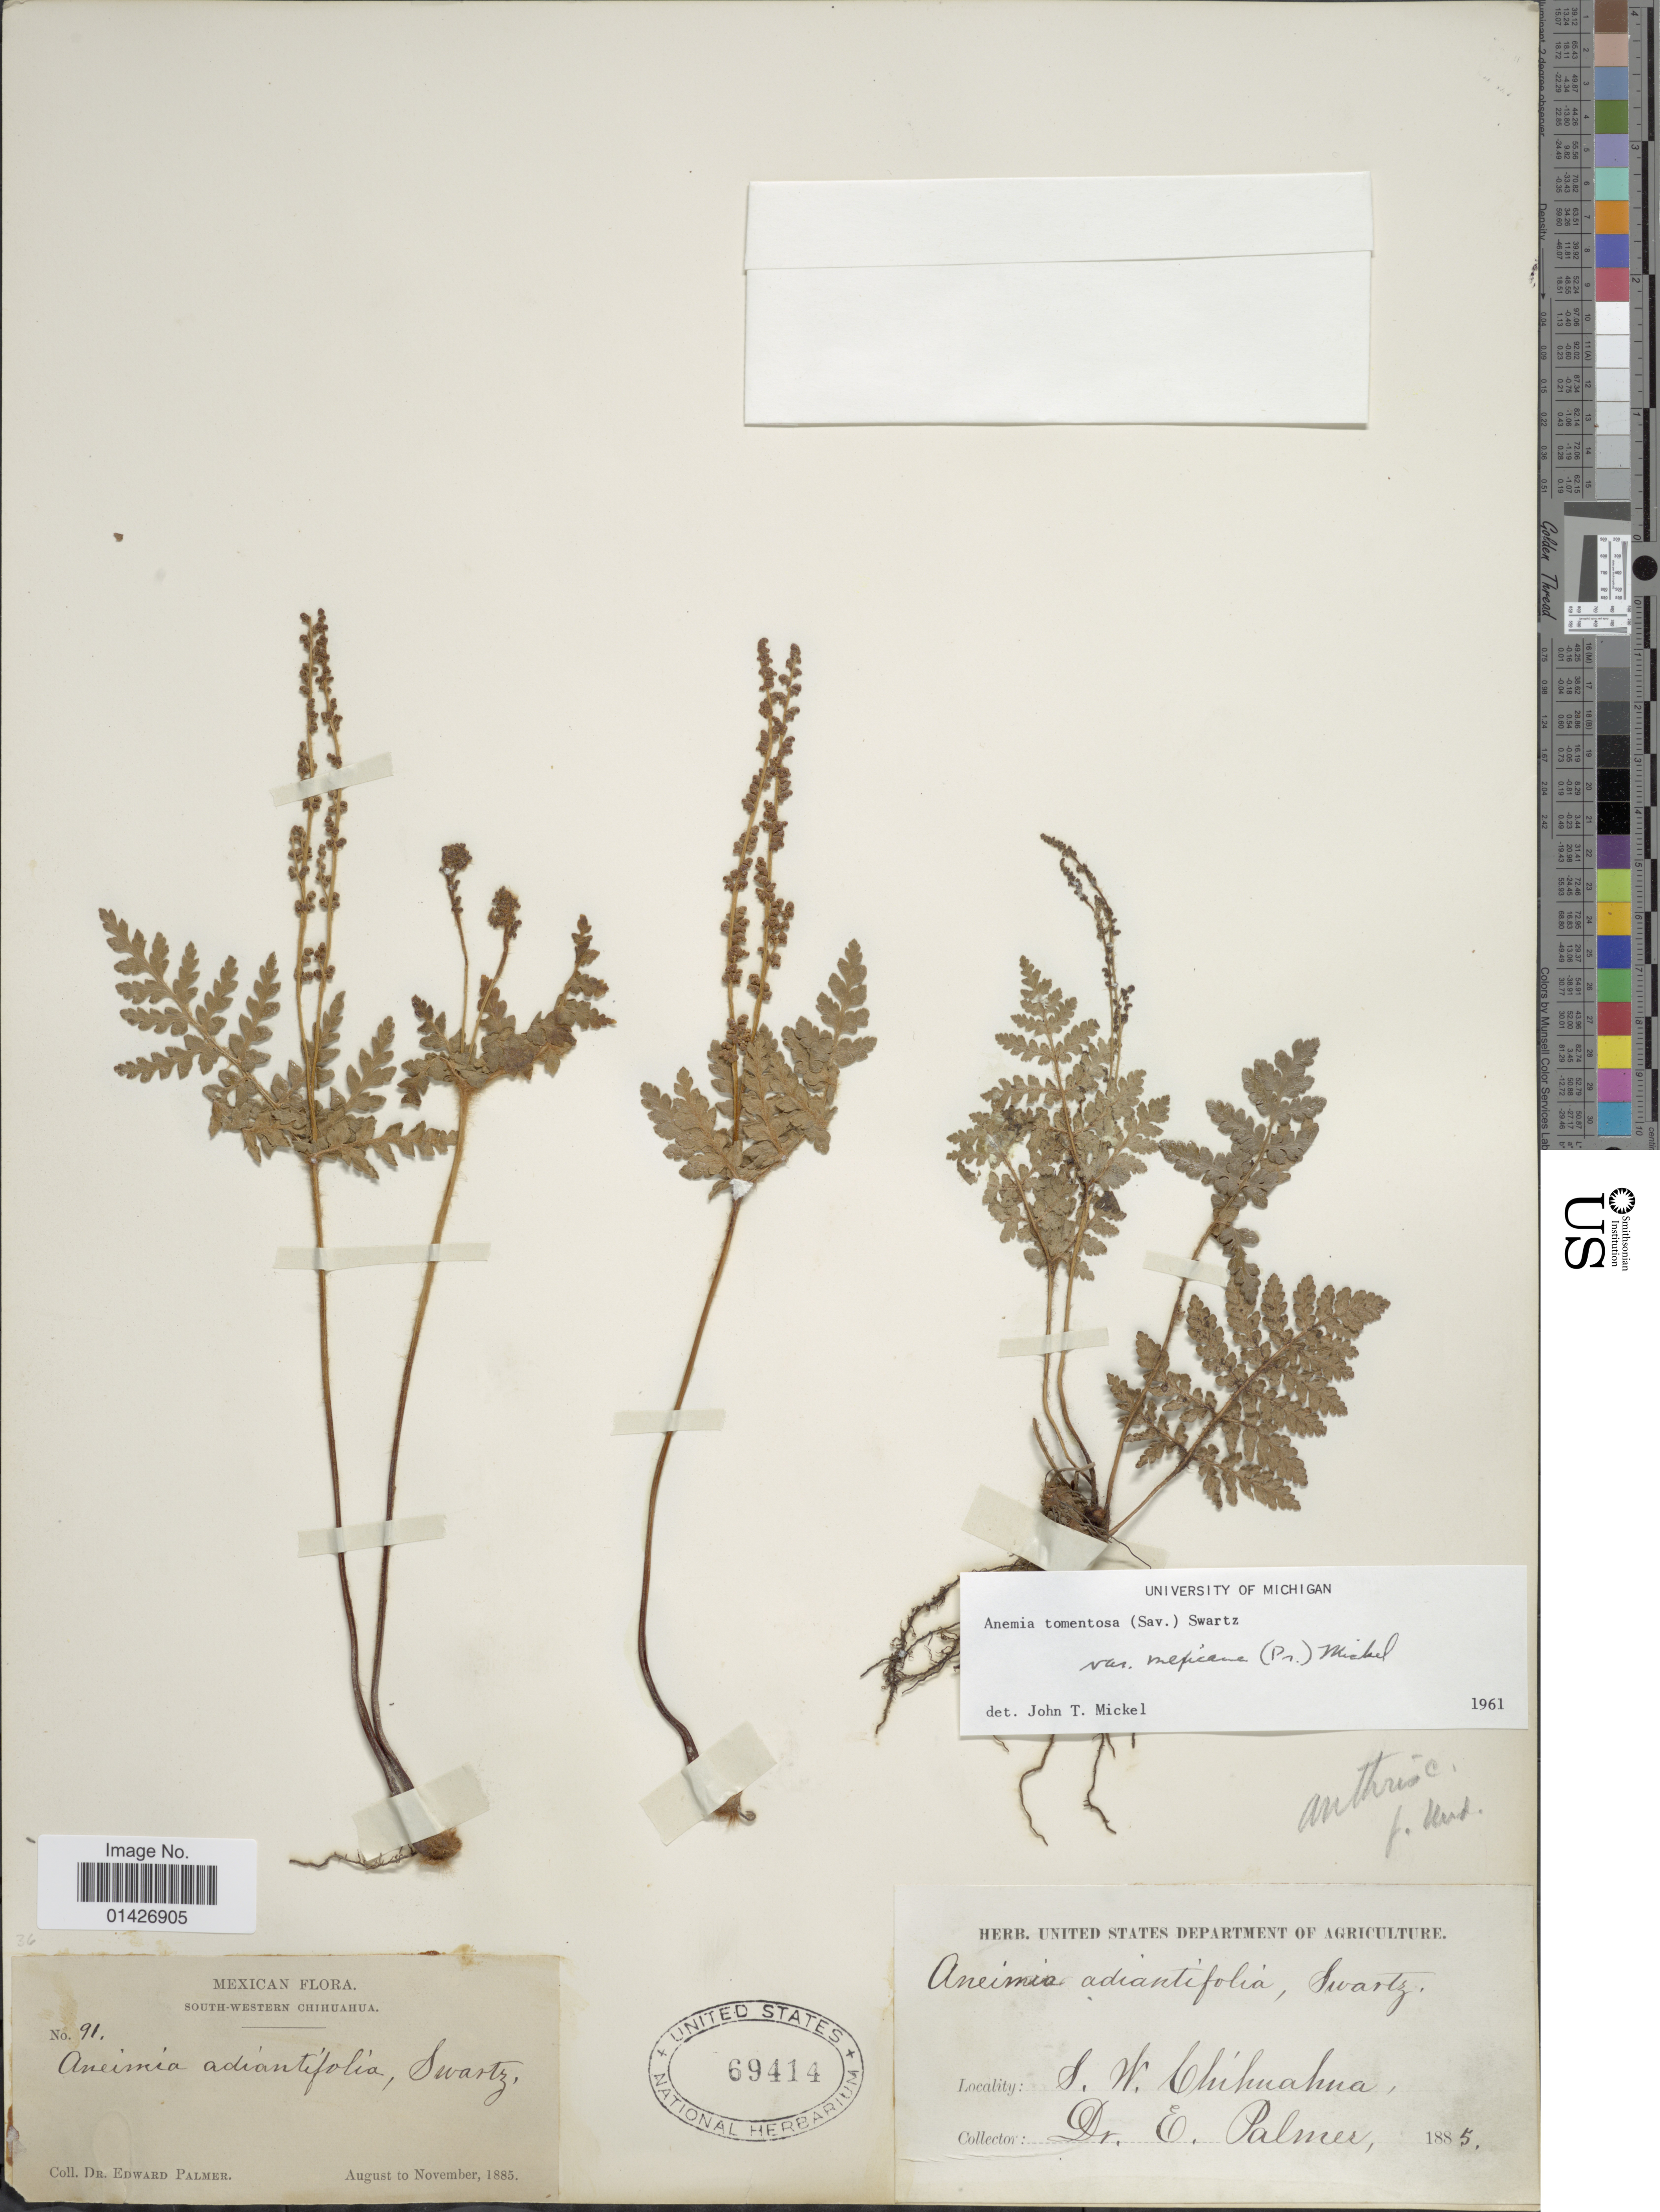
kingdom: Plantae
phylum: Tracheophyta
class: Polypodiopsida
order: Schizaeales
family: Anemiaceae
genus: Anemia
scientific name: Anemia tomentosa var. mexicana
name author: (C. Presl) Mickel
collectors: E. Palmer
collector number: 91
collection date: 1885-08/1885-11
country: Mexico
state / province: Chihuahua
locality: South-western Chihuahua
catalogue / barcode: US 69414